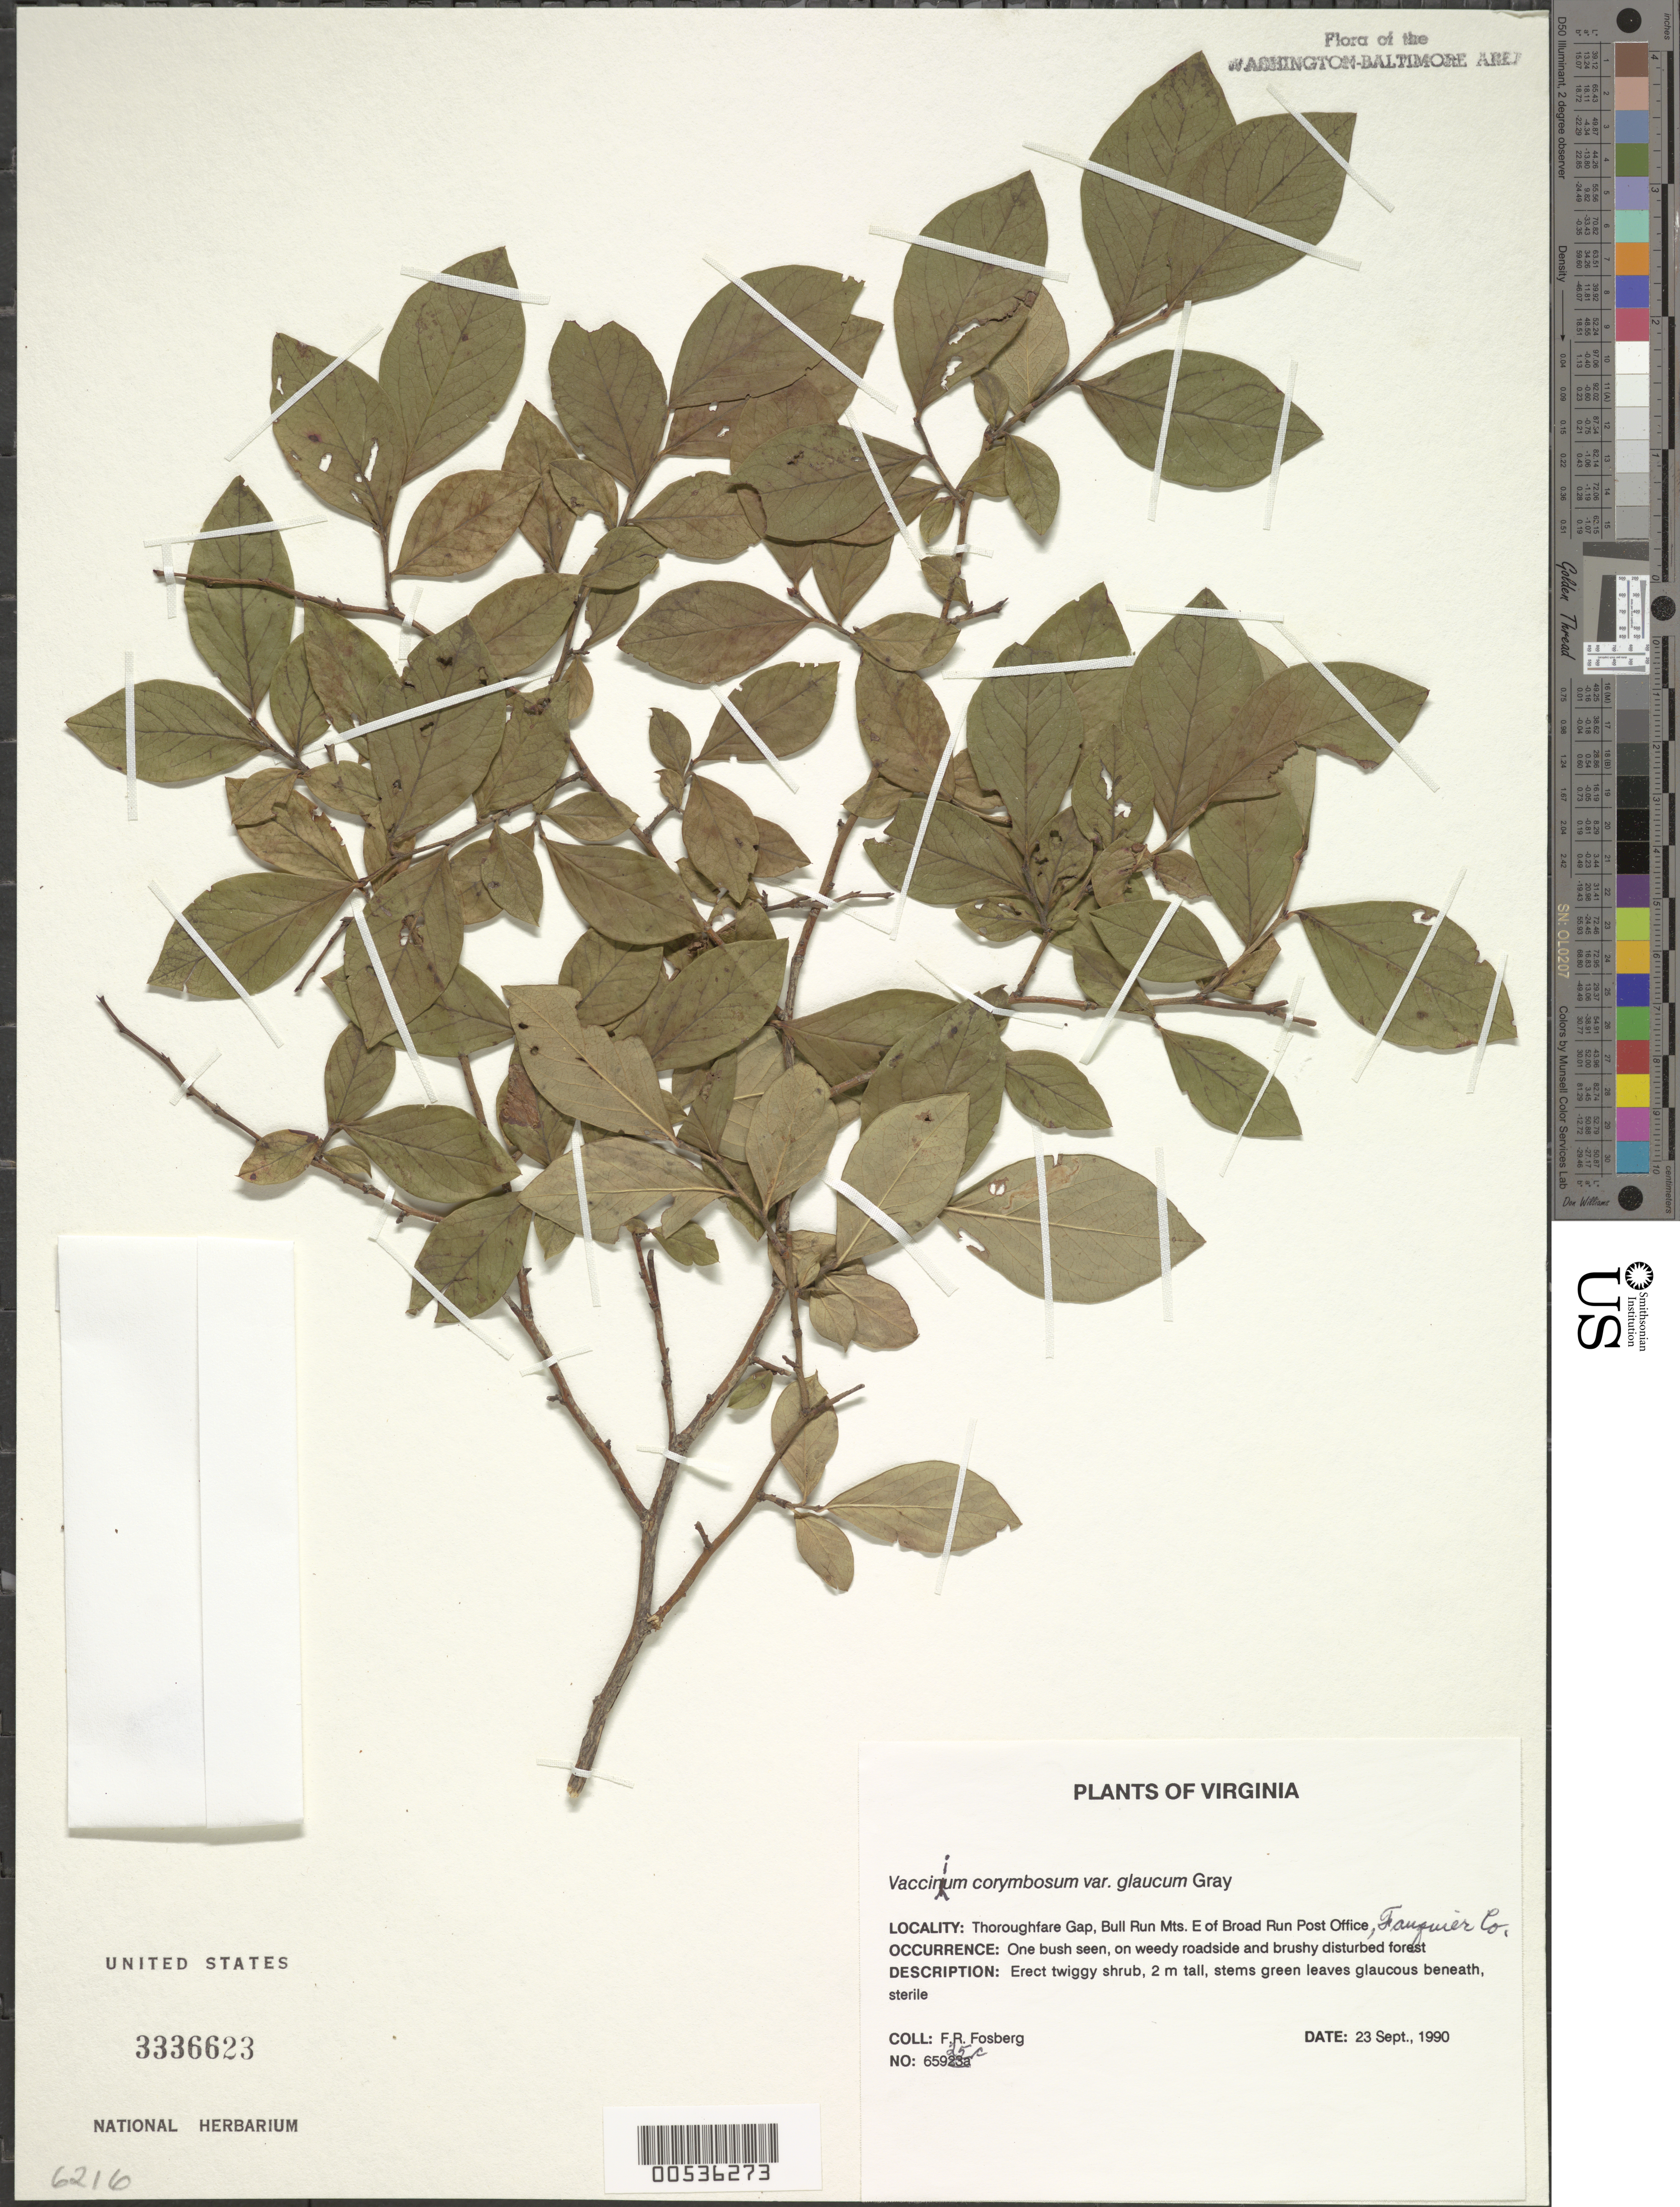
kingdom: Plantae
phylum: Tracheophyta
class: Magnoliopsida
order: Ericales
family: Ericaceae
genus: Vaccinium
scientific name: Vaccinium corymbosum var. glabrum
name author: A. Gray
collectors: F. R. Fosberg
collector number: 65925C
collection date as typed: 23 Sep 1990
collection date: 1990-09-23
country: United States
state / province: Virginia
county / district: Fauquier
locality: Thorofare Gap, Bull Run Mts., E of Broad Run Post Office Bull Run Mts.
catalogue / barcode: US 3336623